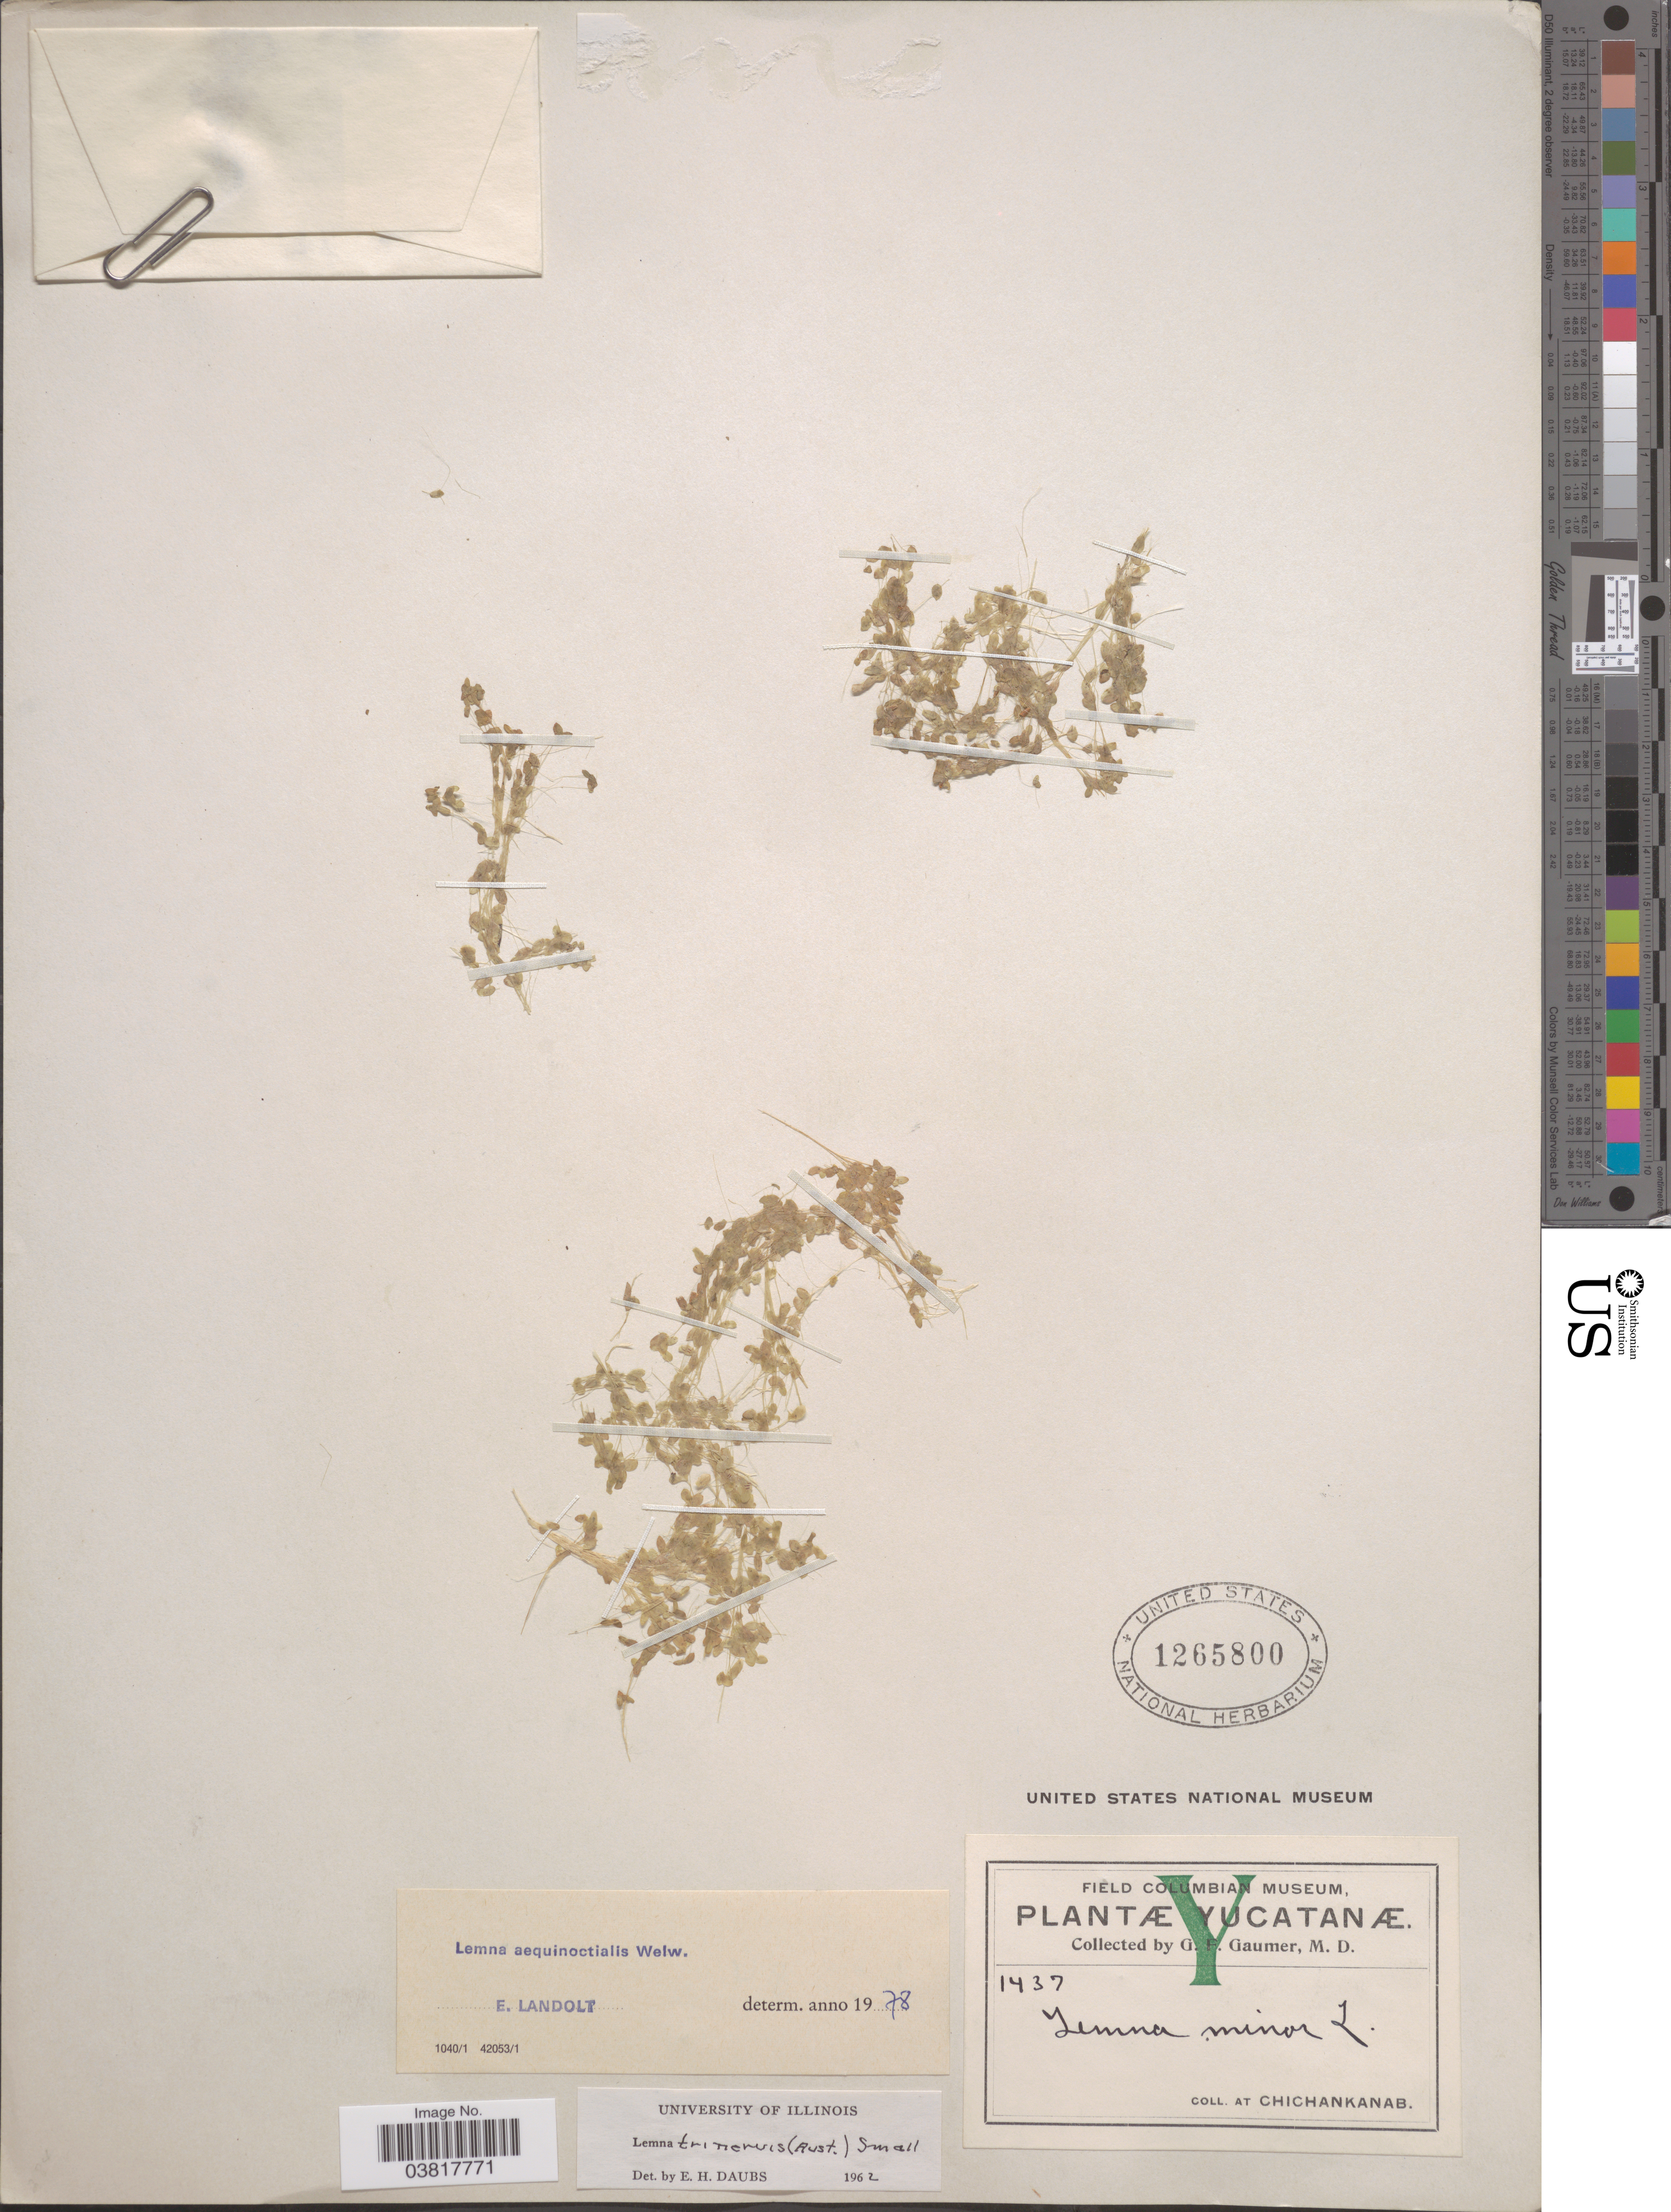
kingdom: Plantae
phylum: Tracheophyta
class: Liliopsida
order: Alismatales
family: Araceae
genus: Lemna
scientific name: Lemna aequinoctialis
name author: Welw.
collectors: G. F. Gaumer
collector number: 1437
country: Mexico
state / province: Yucatán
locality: At Chichankanab.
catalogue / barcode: US 1265800